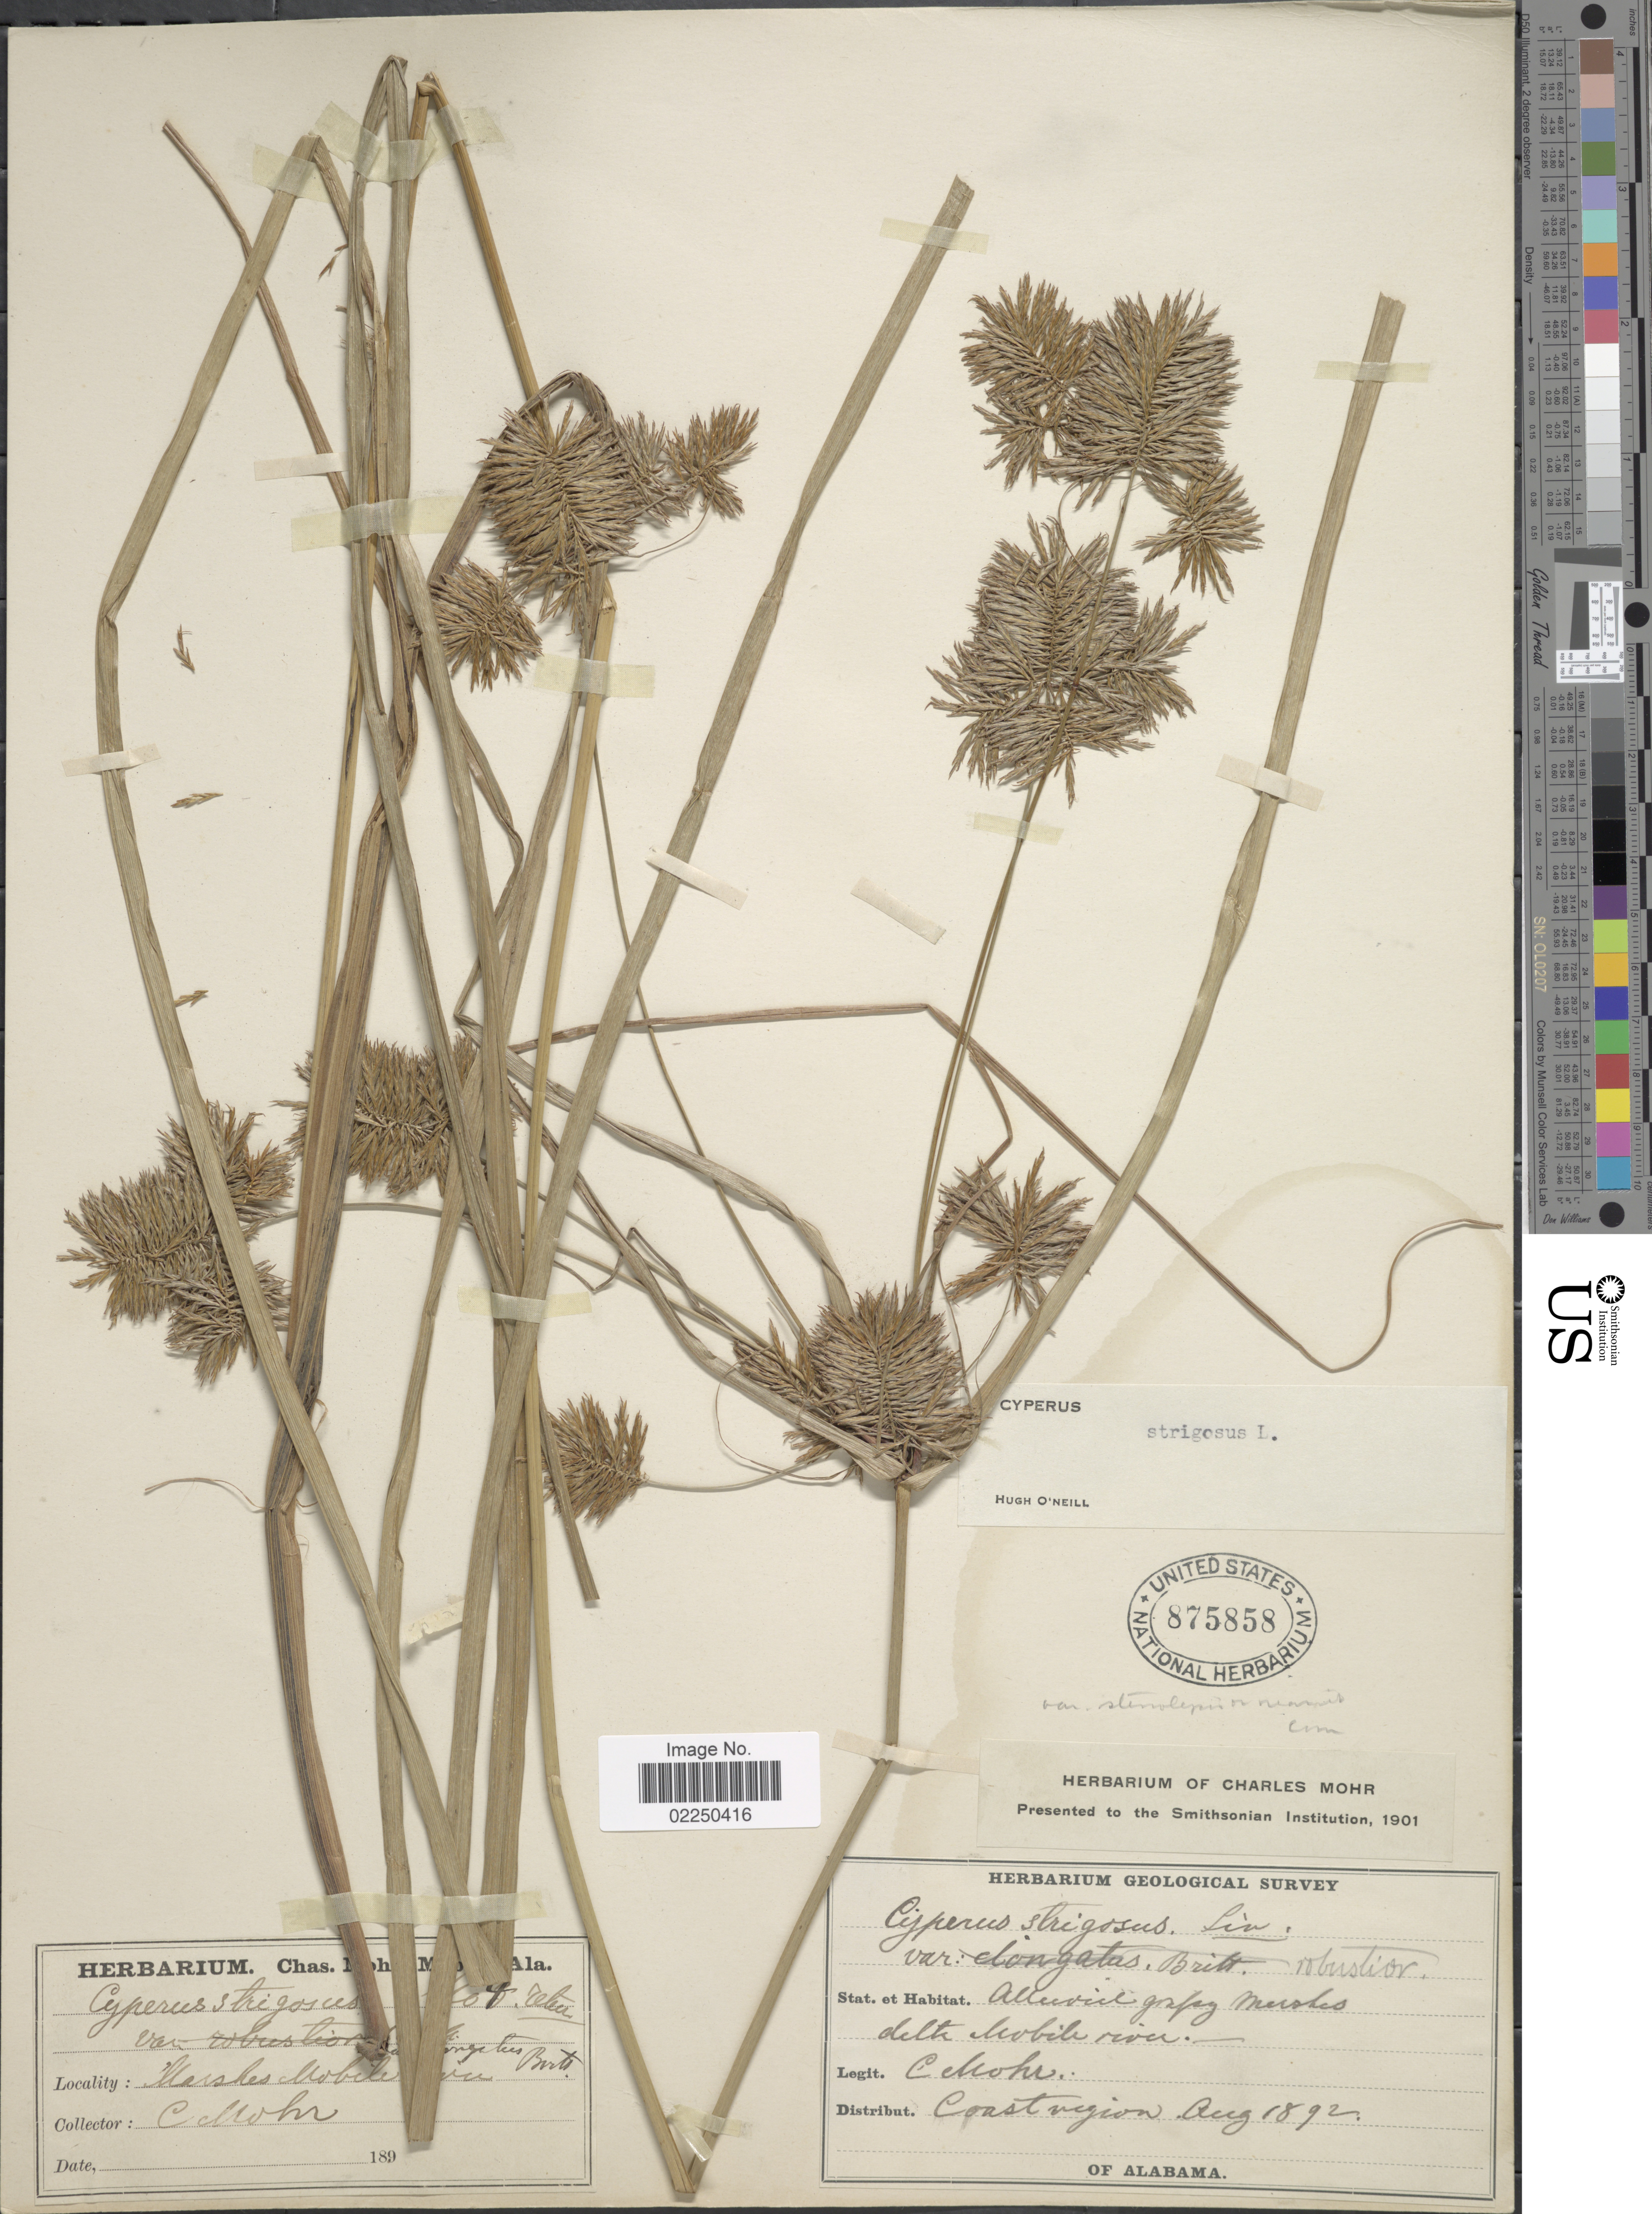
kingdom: Plantae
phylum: Tracheophyta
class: Liliopsida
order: Poales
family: Cyperaceae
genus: Cyperus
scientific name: Cyperus strigosus var. stenolepis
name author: (Torr.) Kük.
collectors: Mohr, C. T. (herbarium)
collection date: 1892-08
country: United States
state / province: Alabama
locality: delta Mobil river, coast region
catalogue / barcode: US 875858